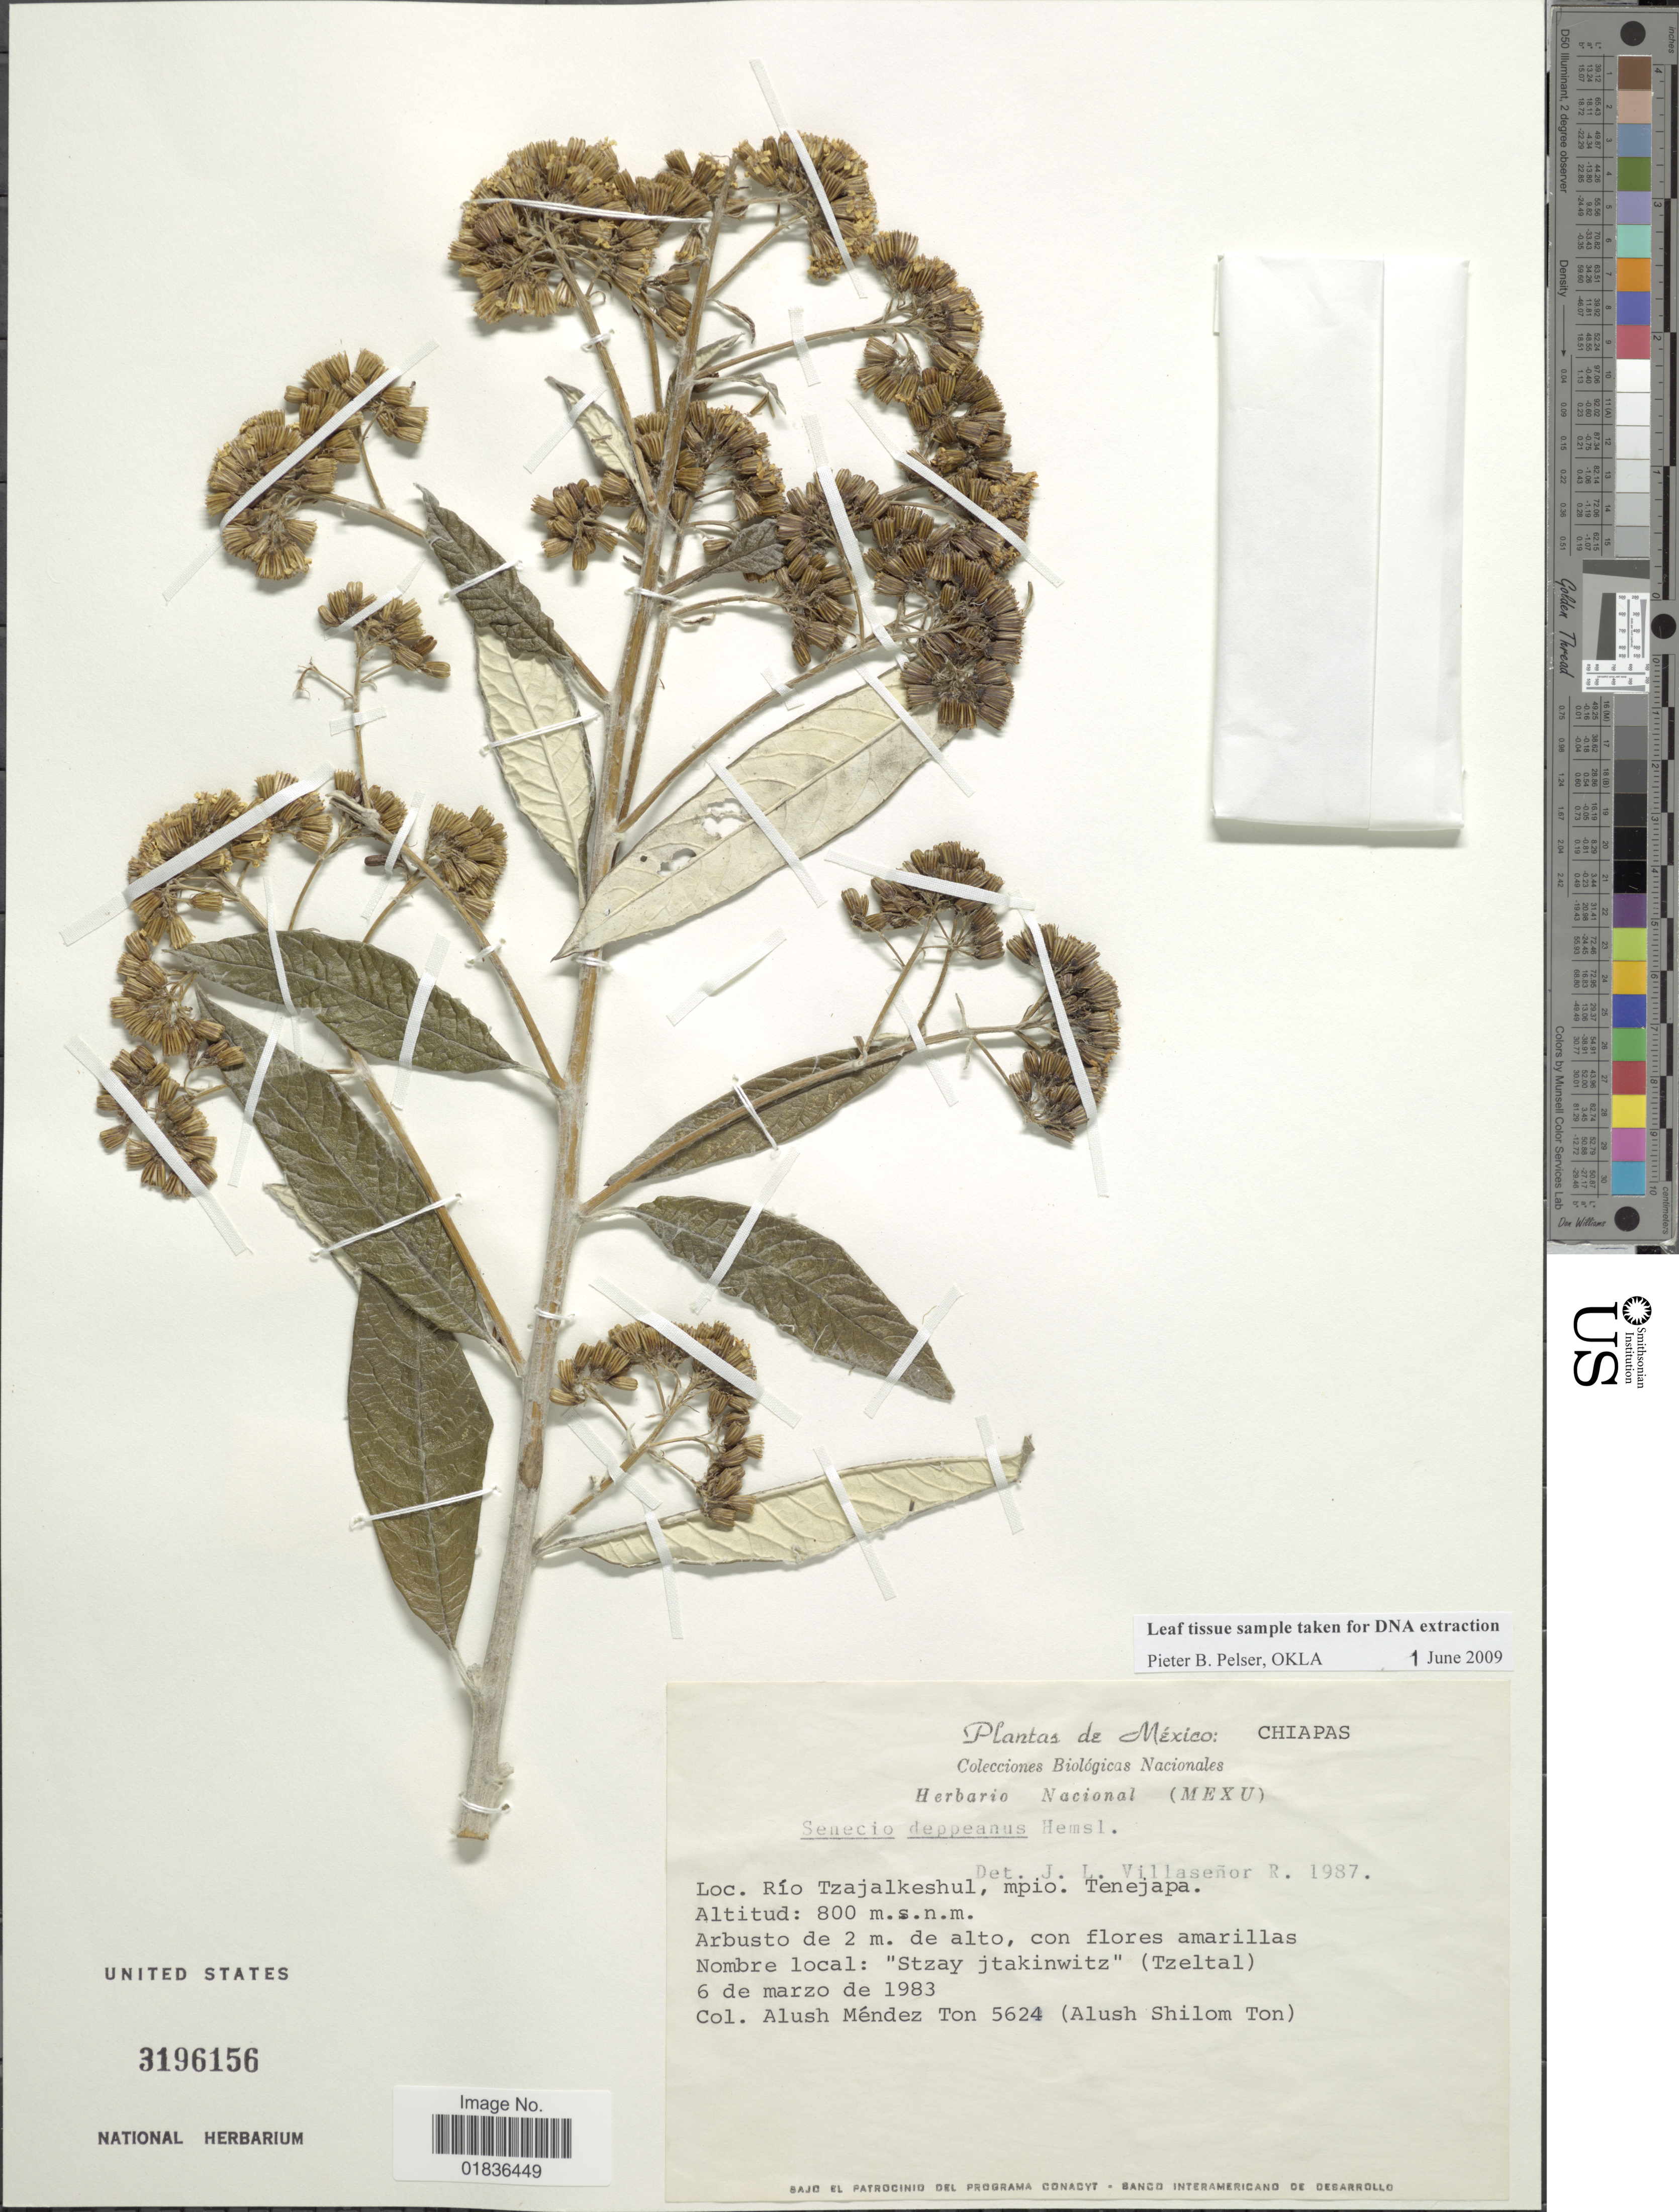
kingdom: Plantae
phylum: Tracheophyta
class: Magnoliopsida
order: Asterales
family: Asteraceae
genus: Senecio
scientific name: Senecio deppeanus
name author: Hemsl.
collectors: A. M. Ton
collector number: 5624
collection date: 1983-03-06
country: Mexico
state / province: Chiapas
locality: Rio Tzajalkeshul, mpio. Tenejapa.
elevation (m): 800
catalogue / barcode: US 3196156